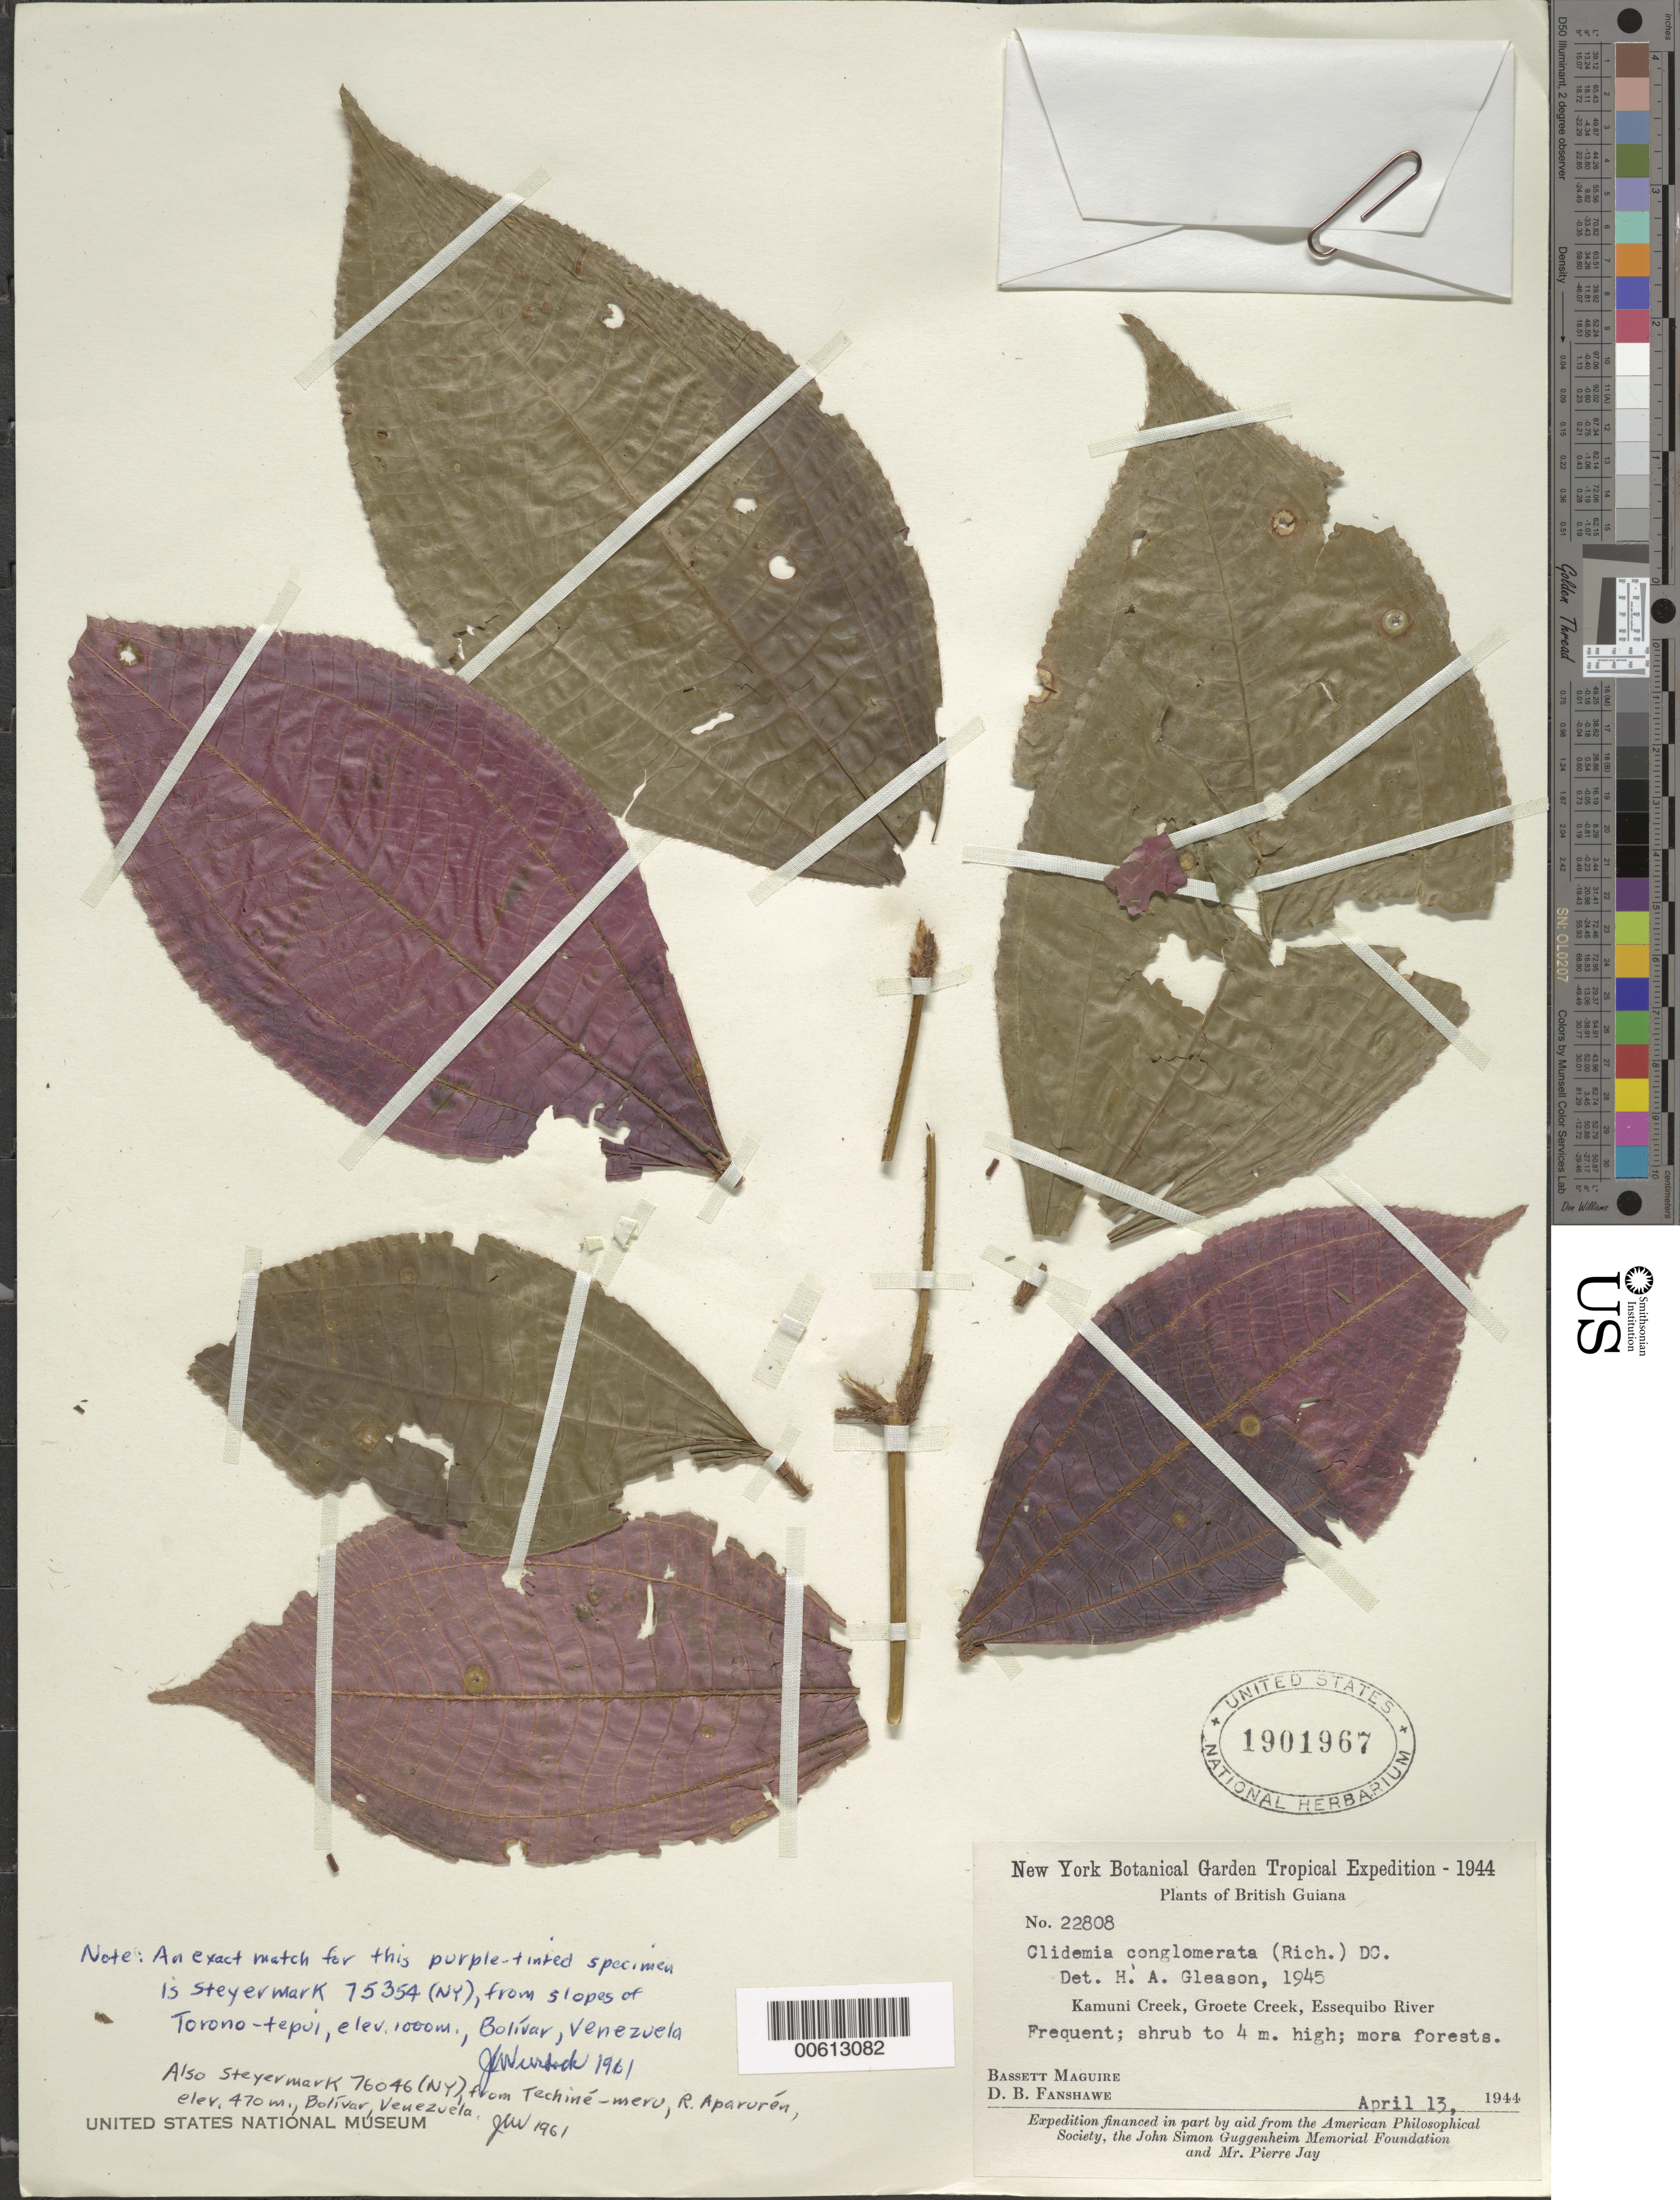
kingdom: Plantae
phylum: Tracheophyta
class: Magnoliopsida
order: Myrtales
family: Melastomataceae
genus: Clidemia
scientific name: Clidemia conglomerata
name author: DC.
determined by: Gleason, H. A.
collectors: B. Maguire & D. B. Fanshawe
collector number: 22808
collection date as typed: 13-Apr-44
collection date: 1944-04-13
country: Guyana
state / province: Essequibo Isl-W. Demerara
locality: Kamuni Creek, Groete Creek, Essequibo River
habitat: Mora forests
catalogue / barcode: US 1901967